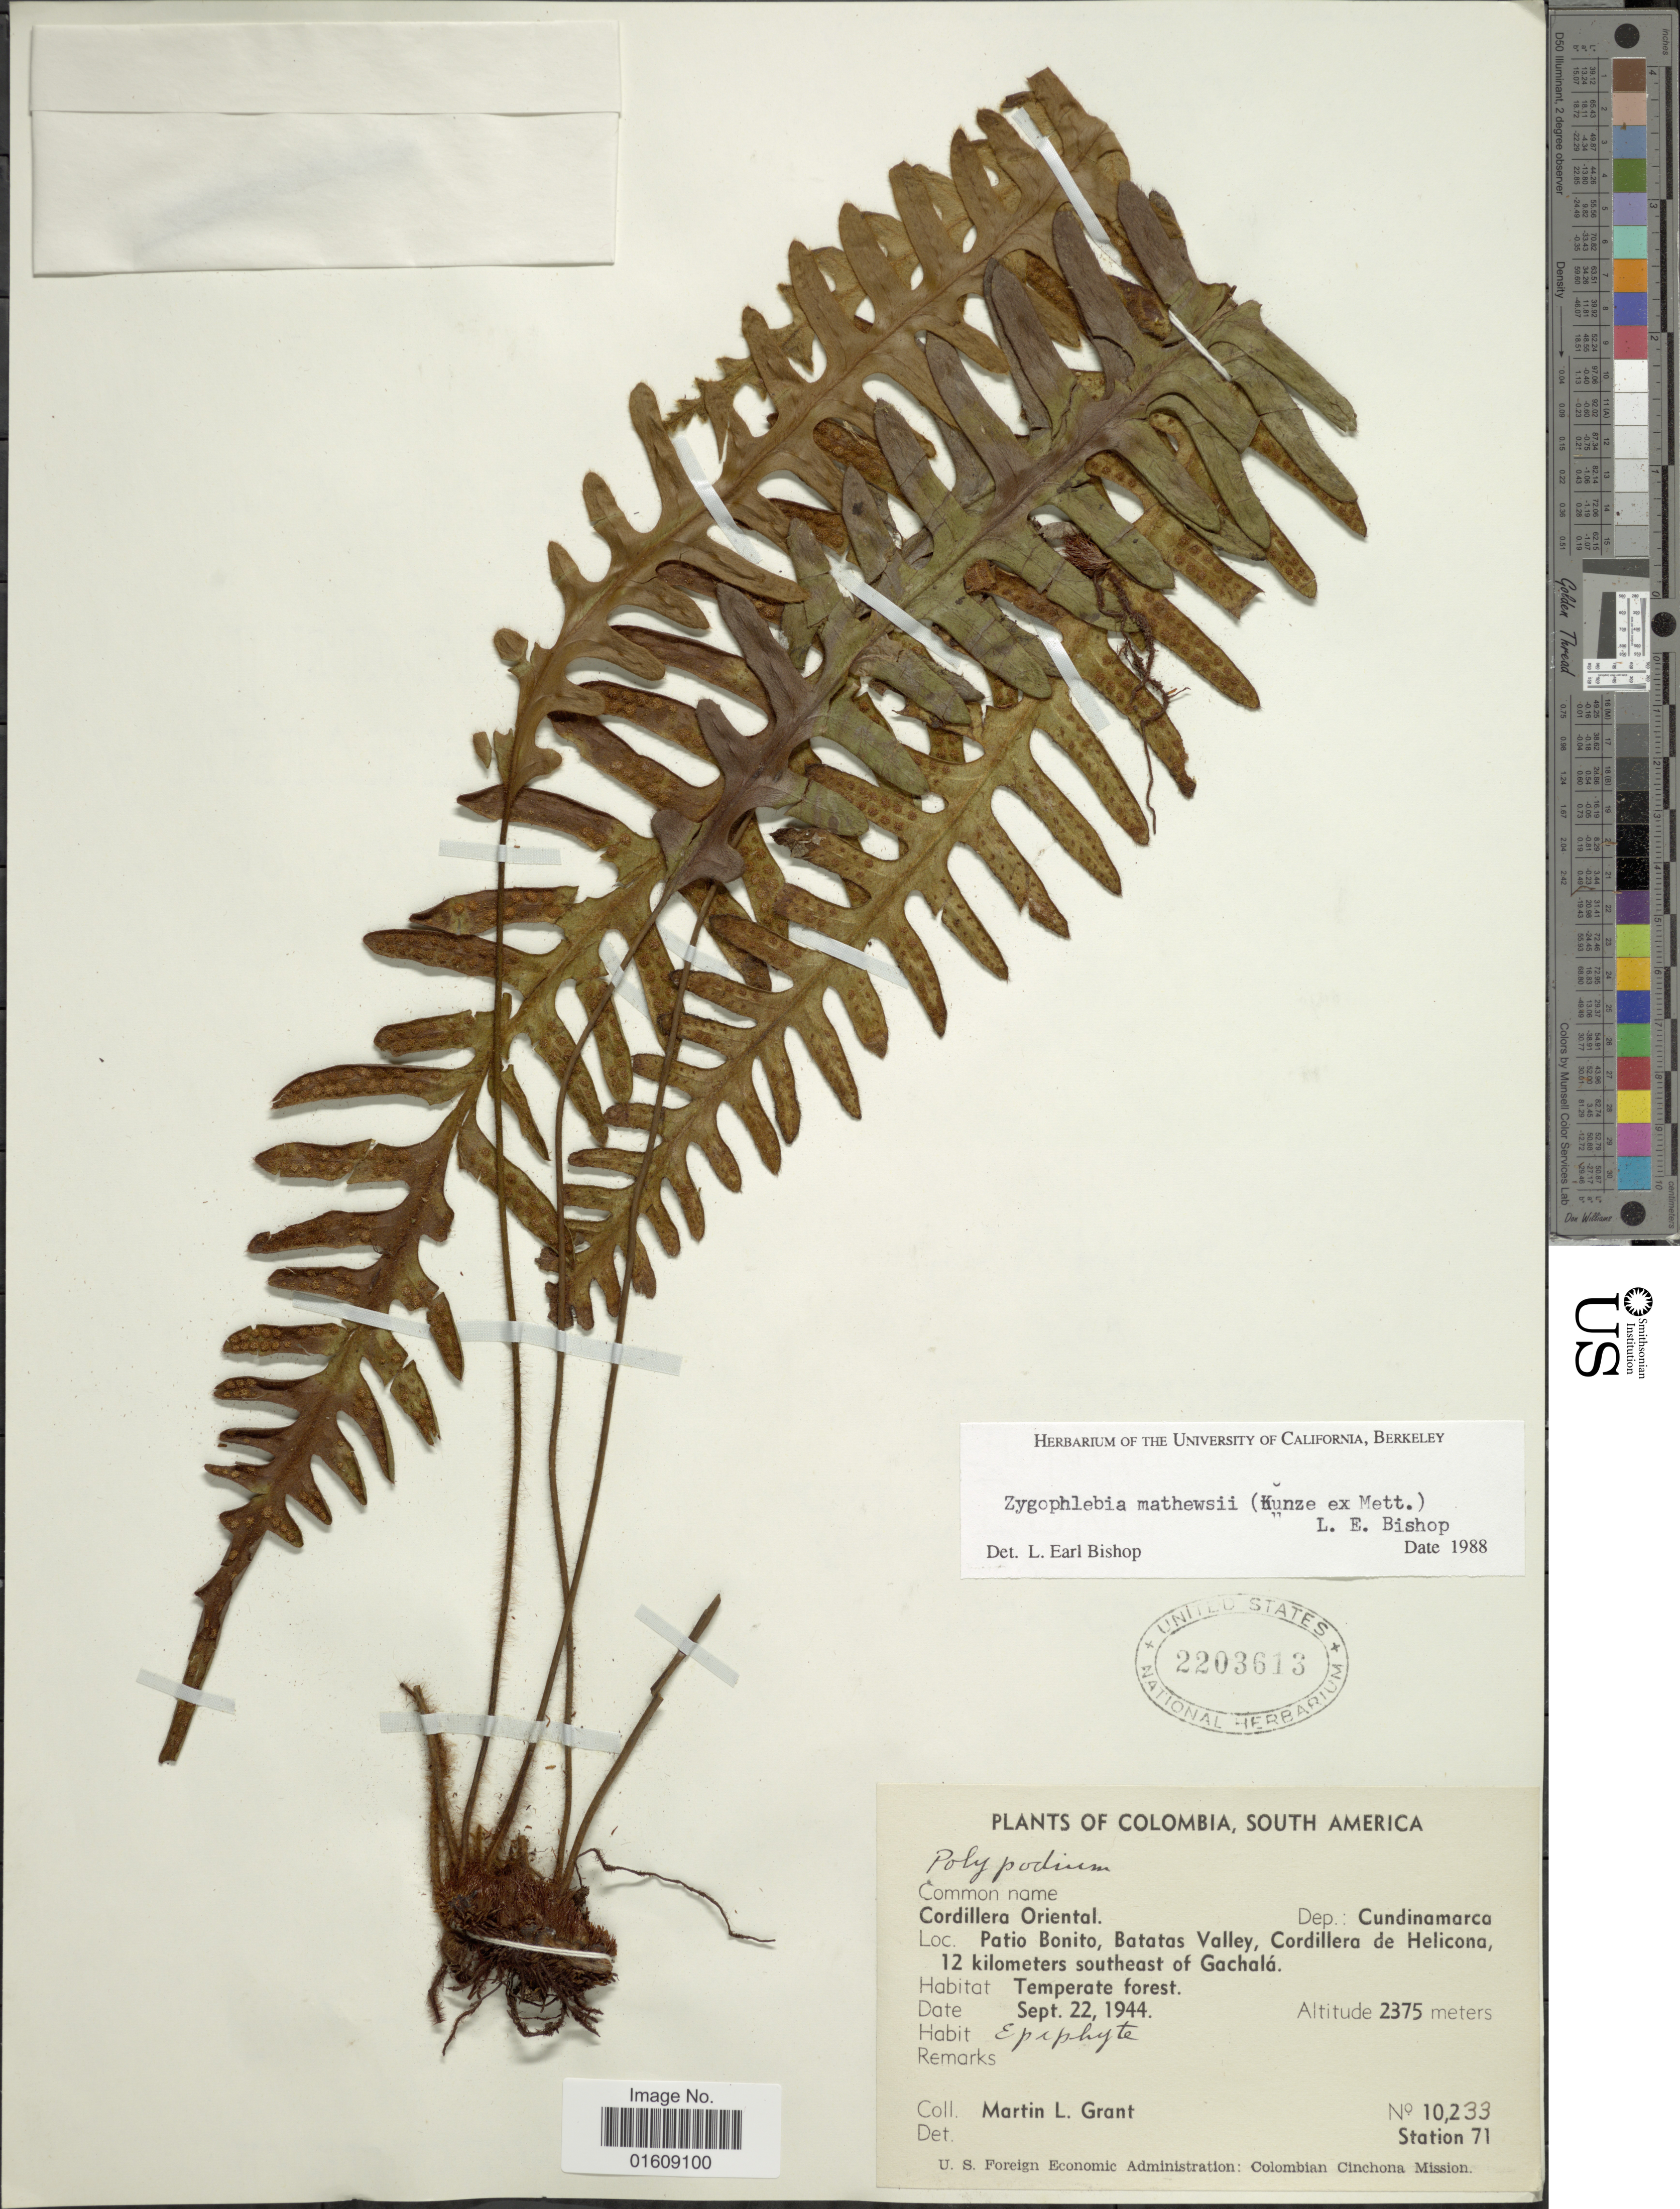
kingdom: Plantae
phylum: Tracheophyta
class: Polypodiopsida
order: Polypodiales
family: Polypodiaceae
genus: Zygophlebia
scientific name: Zygophlebia mathewsii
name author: (Kunze ex Mett.) L.E. Bishop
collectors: M. L. Grant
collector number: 10233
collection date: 1944-09-22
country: Colombia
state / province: Cundinamarca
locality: Colombia, South America, Cordillera Oriental, Dep.: Cundinamarca, Patio Bonito, Batatas Valley, Cordillera de Helicona 12 kilometers southeast of Gachalá.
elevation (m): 2375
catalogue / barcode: US 2203613